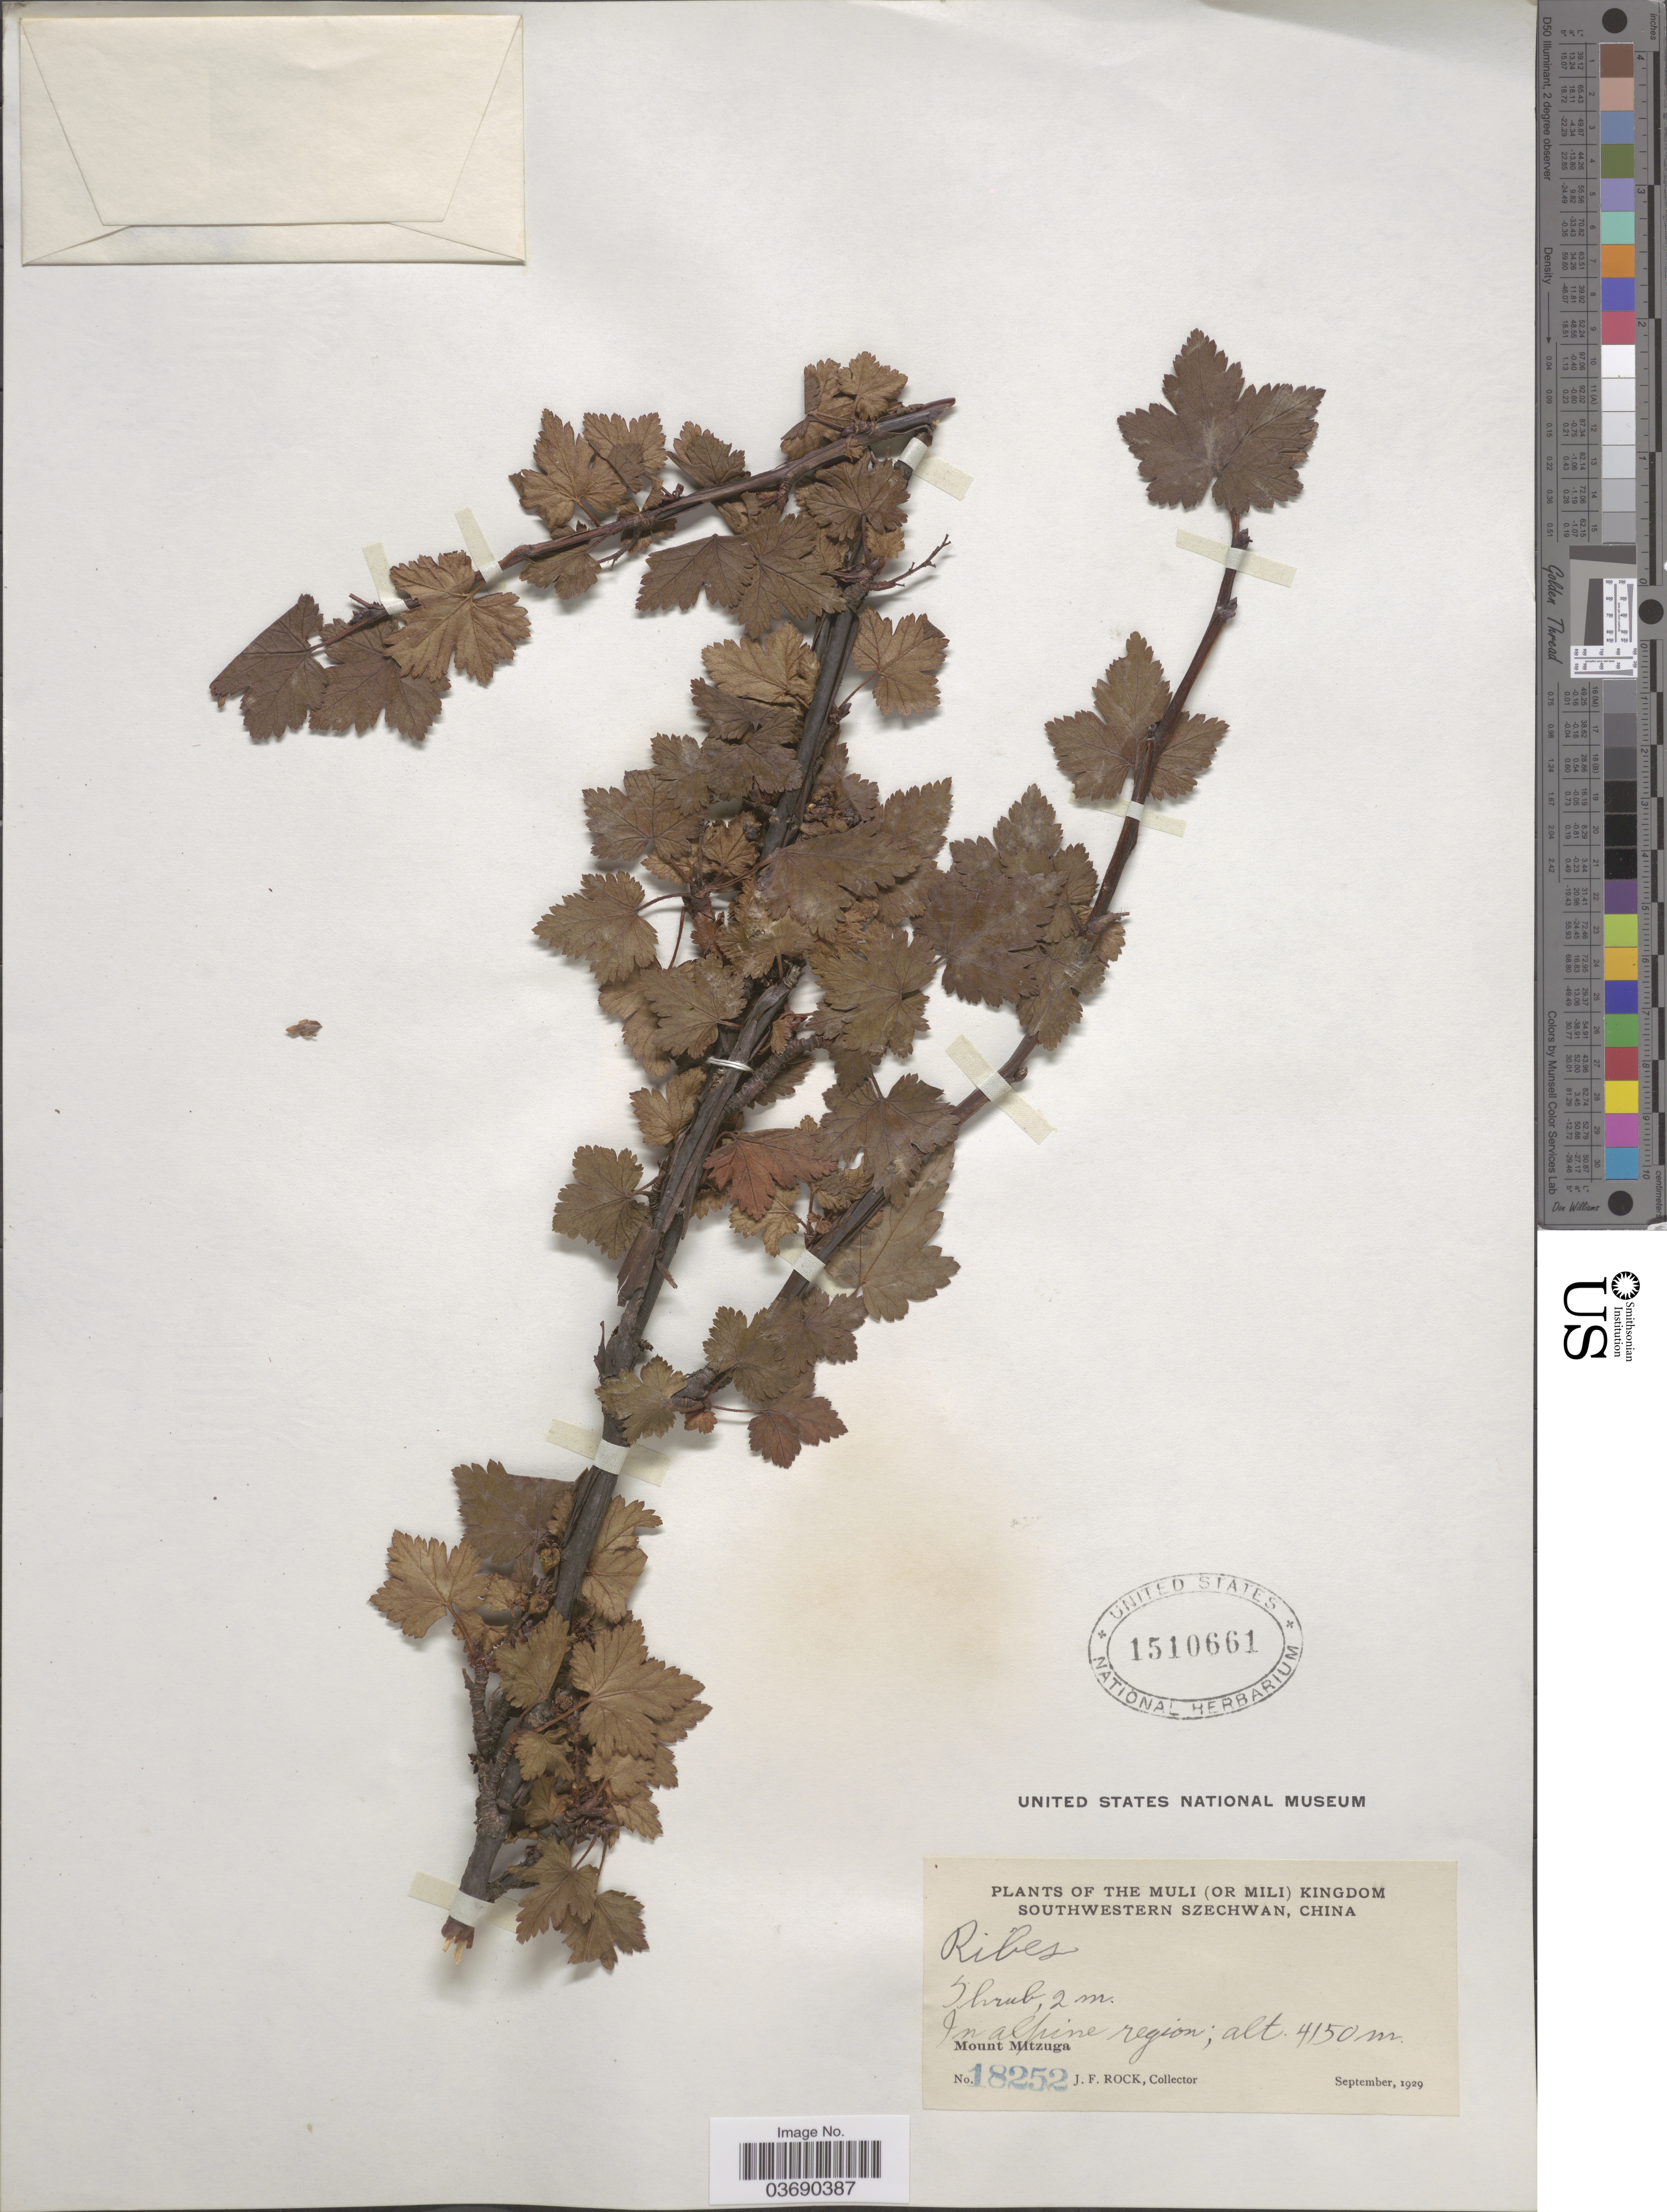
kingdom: Plantae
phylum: Tracheophyta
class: Magnoliopsida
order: Saxifragales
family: Grossulariaceae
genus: Ribes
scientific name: Ribes sp.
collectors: J. Rock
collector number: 18252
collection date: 1929-09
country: China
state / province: Sichuan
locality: The Muli (or Mili) Kingdom. Southwestern Szechwan. Mount Mitzuga.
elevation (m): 4150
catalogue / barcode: US 1510661